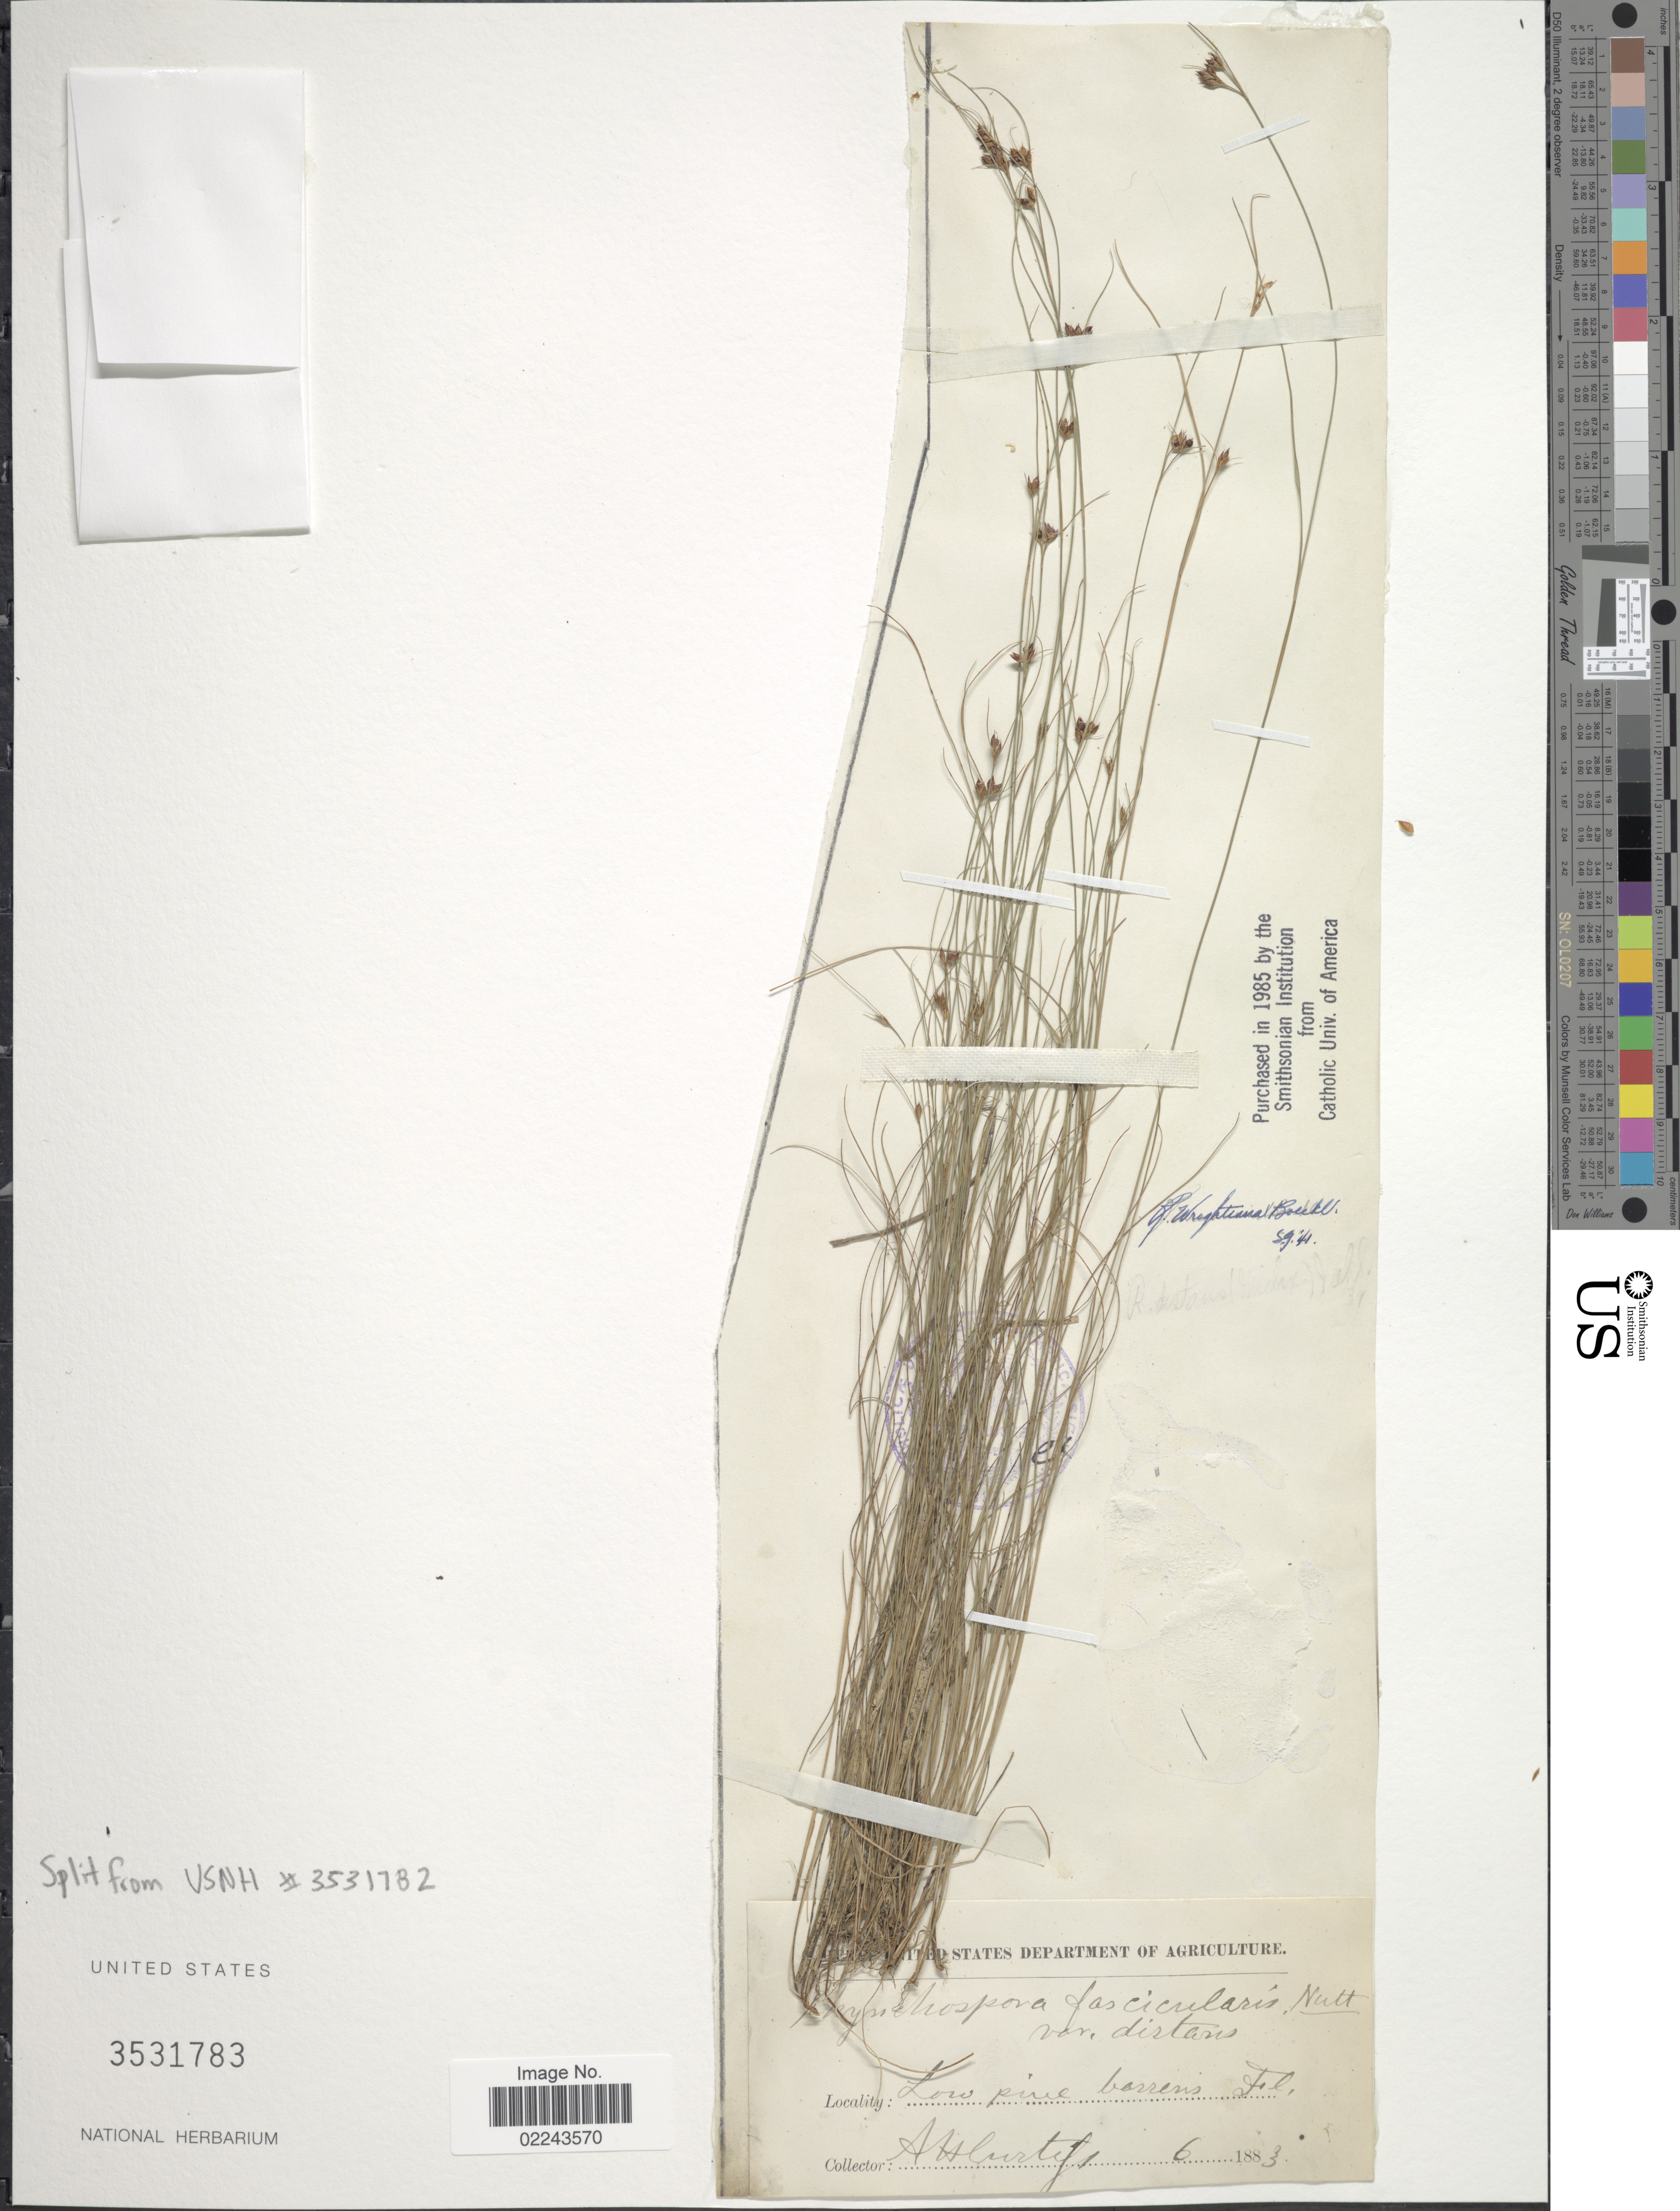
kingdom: Plantae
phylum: Tracheophyta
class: Liliopsida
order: Poales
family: Cyperaceae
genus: Rhynchospora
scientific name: Rhynchospora distans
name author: (Michx.) Vahl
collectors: A. H. Curtiss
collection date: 1883-06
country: United States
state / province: Florida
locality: Fl.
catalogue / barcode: US 3531783